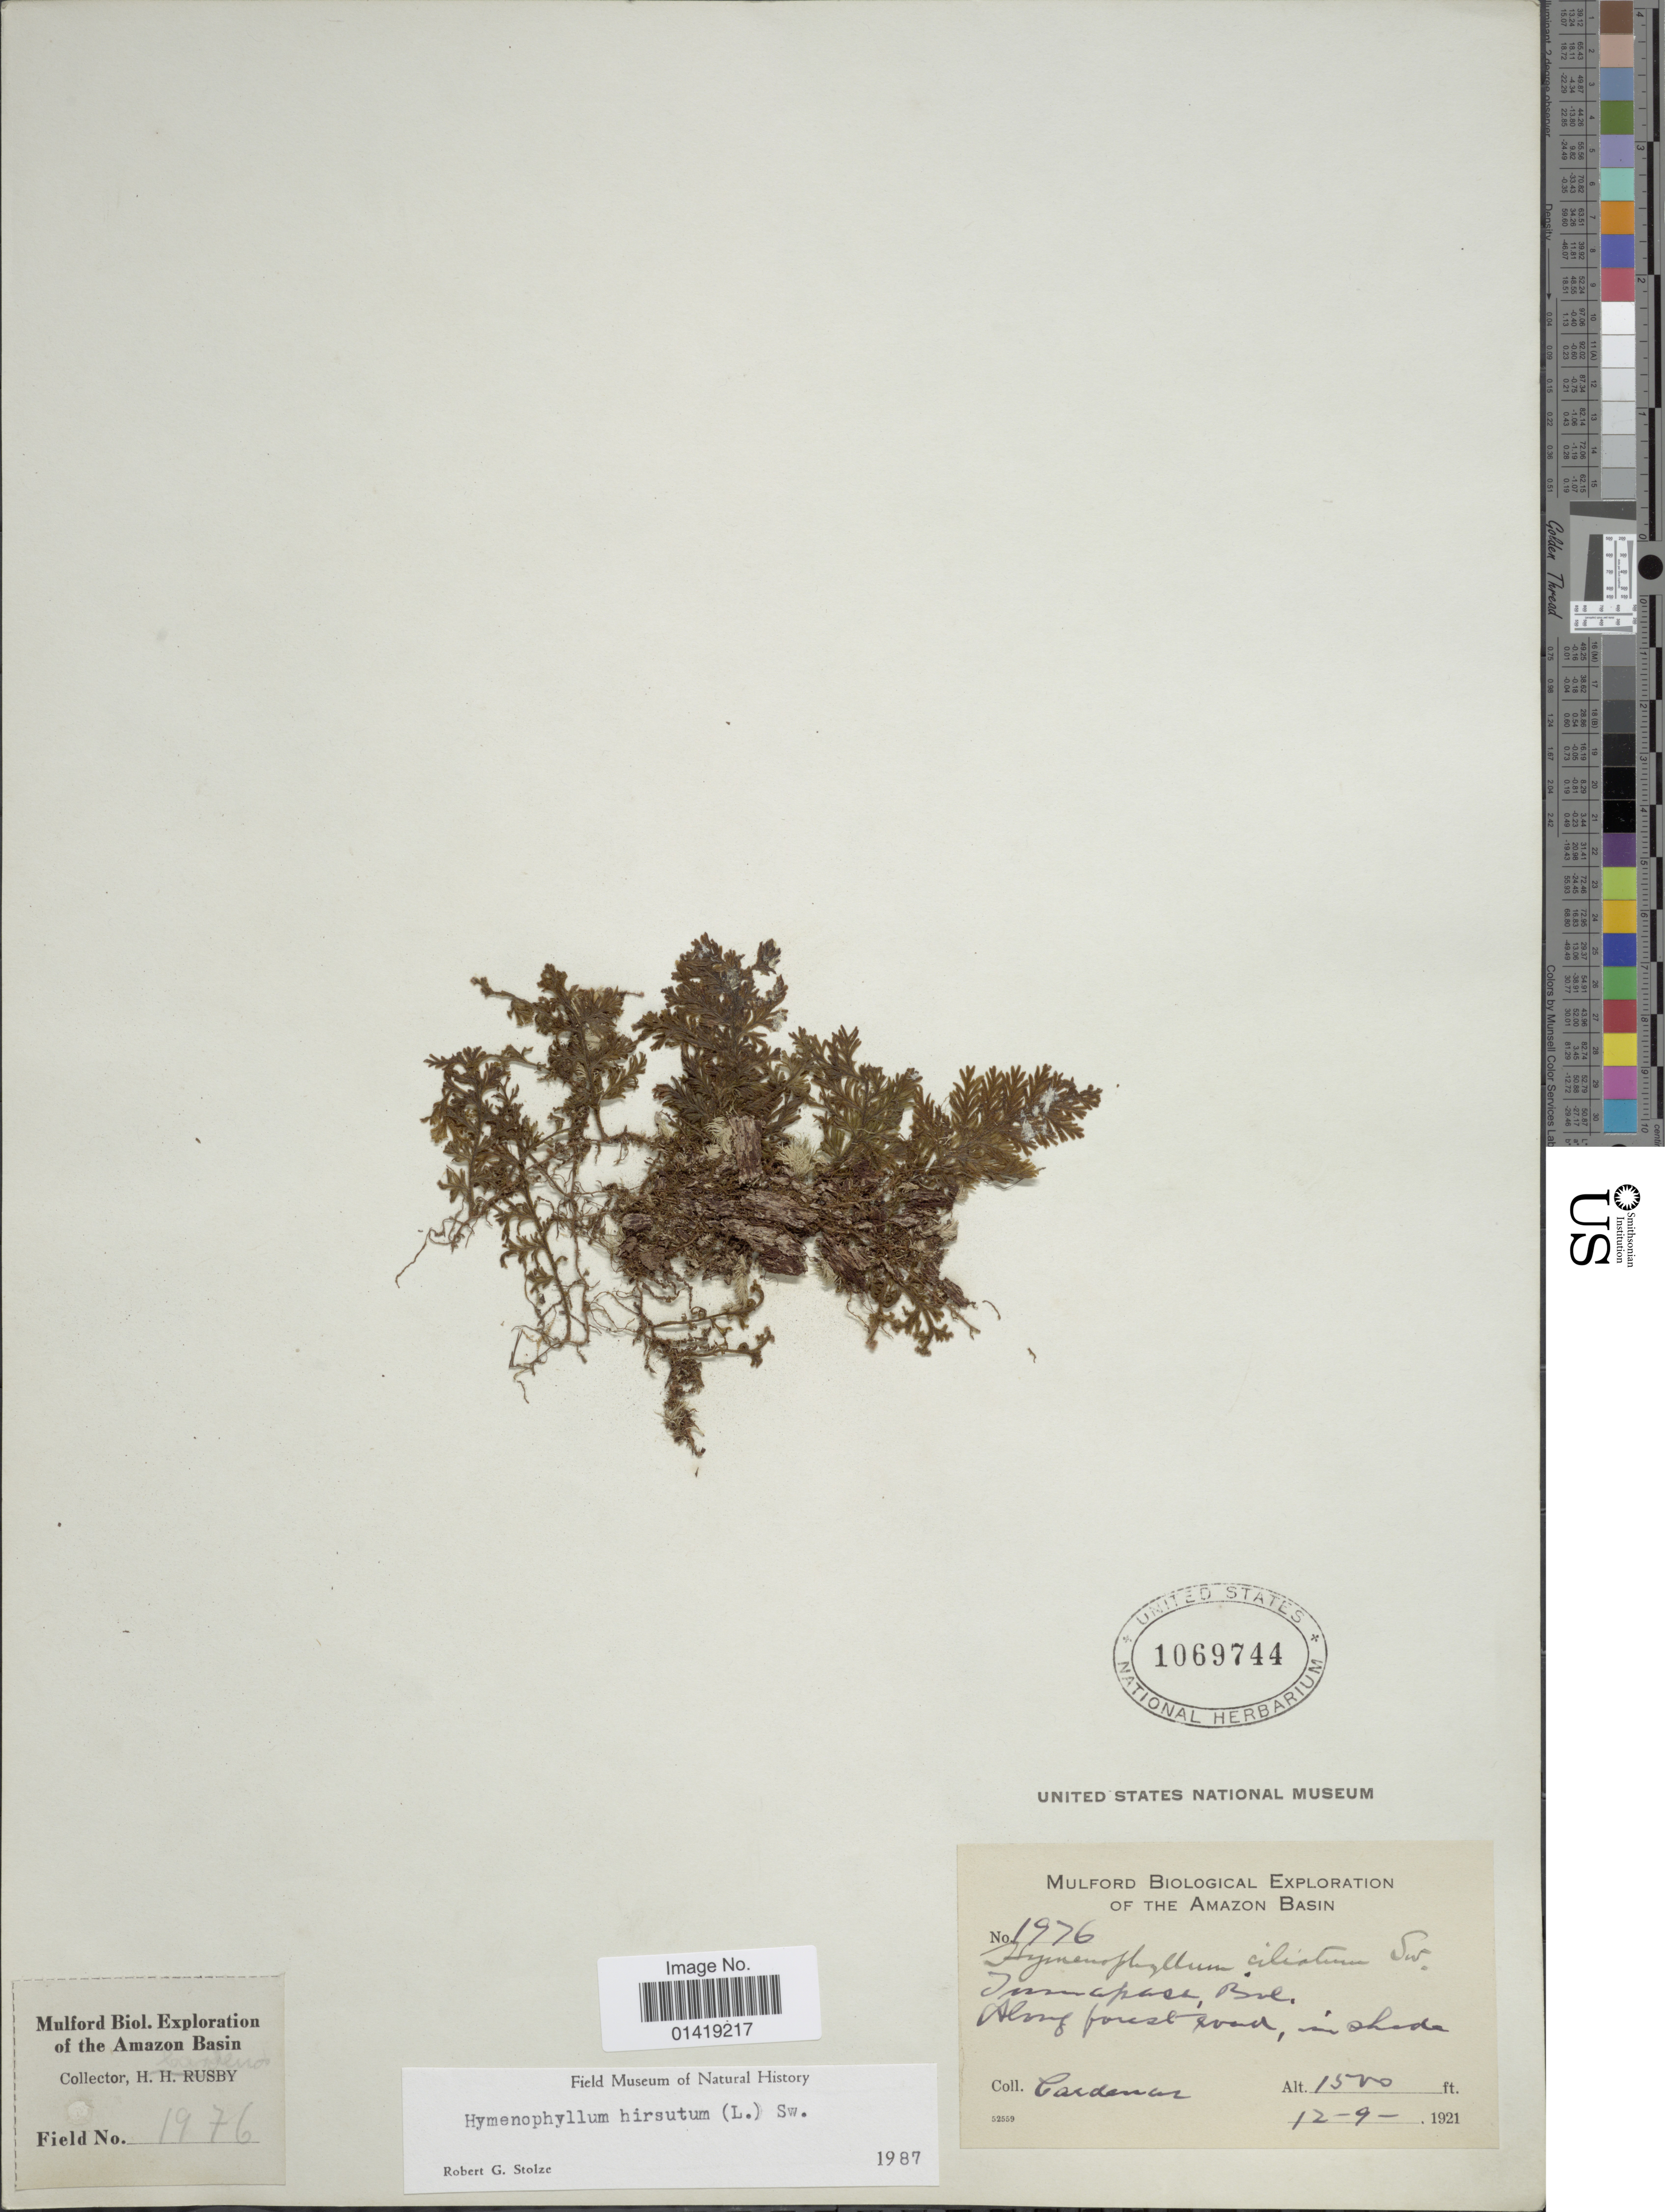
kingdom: Plantae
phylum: Tracheophyta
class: Polypodiopsida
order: Hymenophyllales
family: Hymenophyllaceae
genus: Hymenophyllum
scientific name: Hymenophyllum hirsutum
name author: (L.) Sw.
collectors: M. Cárdenas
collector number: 1976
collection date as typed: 12-9-1921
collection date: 1921-09-12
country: Bolivia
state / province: La Paz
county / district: Iturralde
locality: Tumupasa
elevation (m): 457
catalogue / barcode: US 1069744